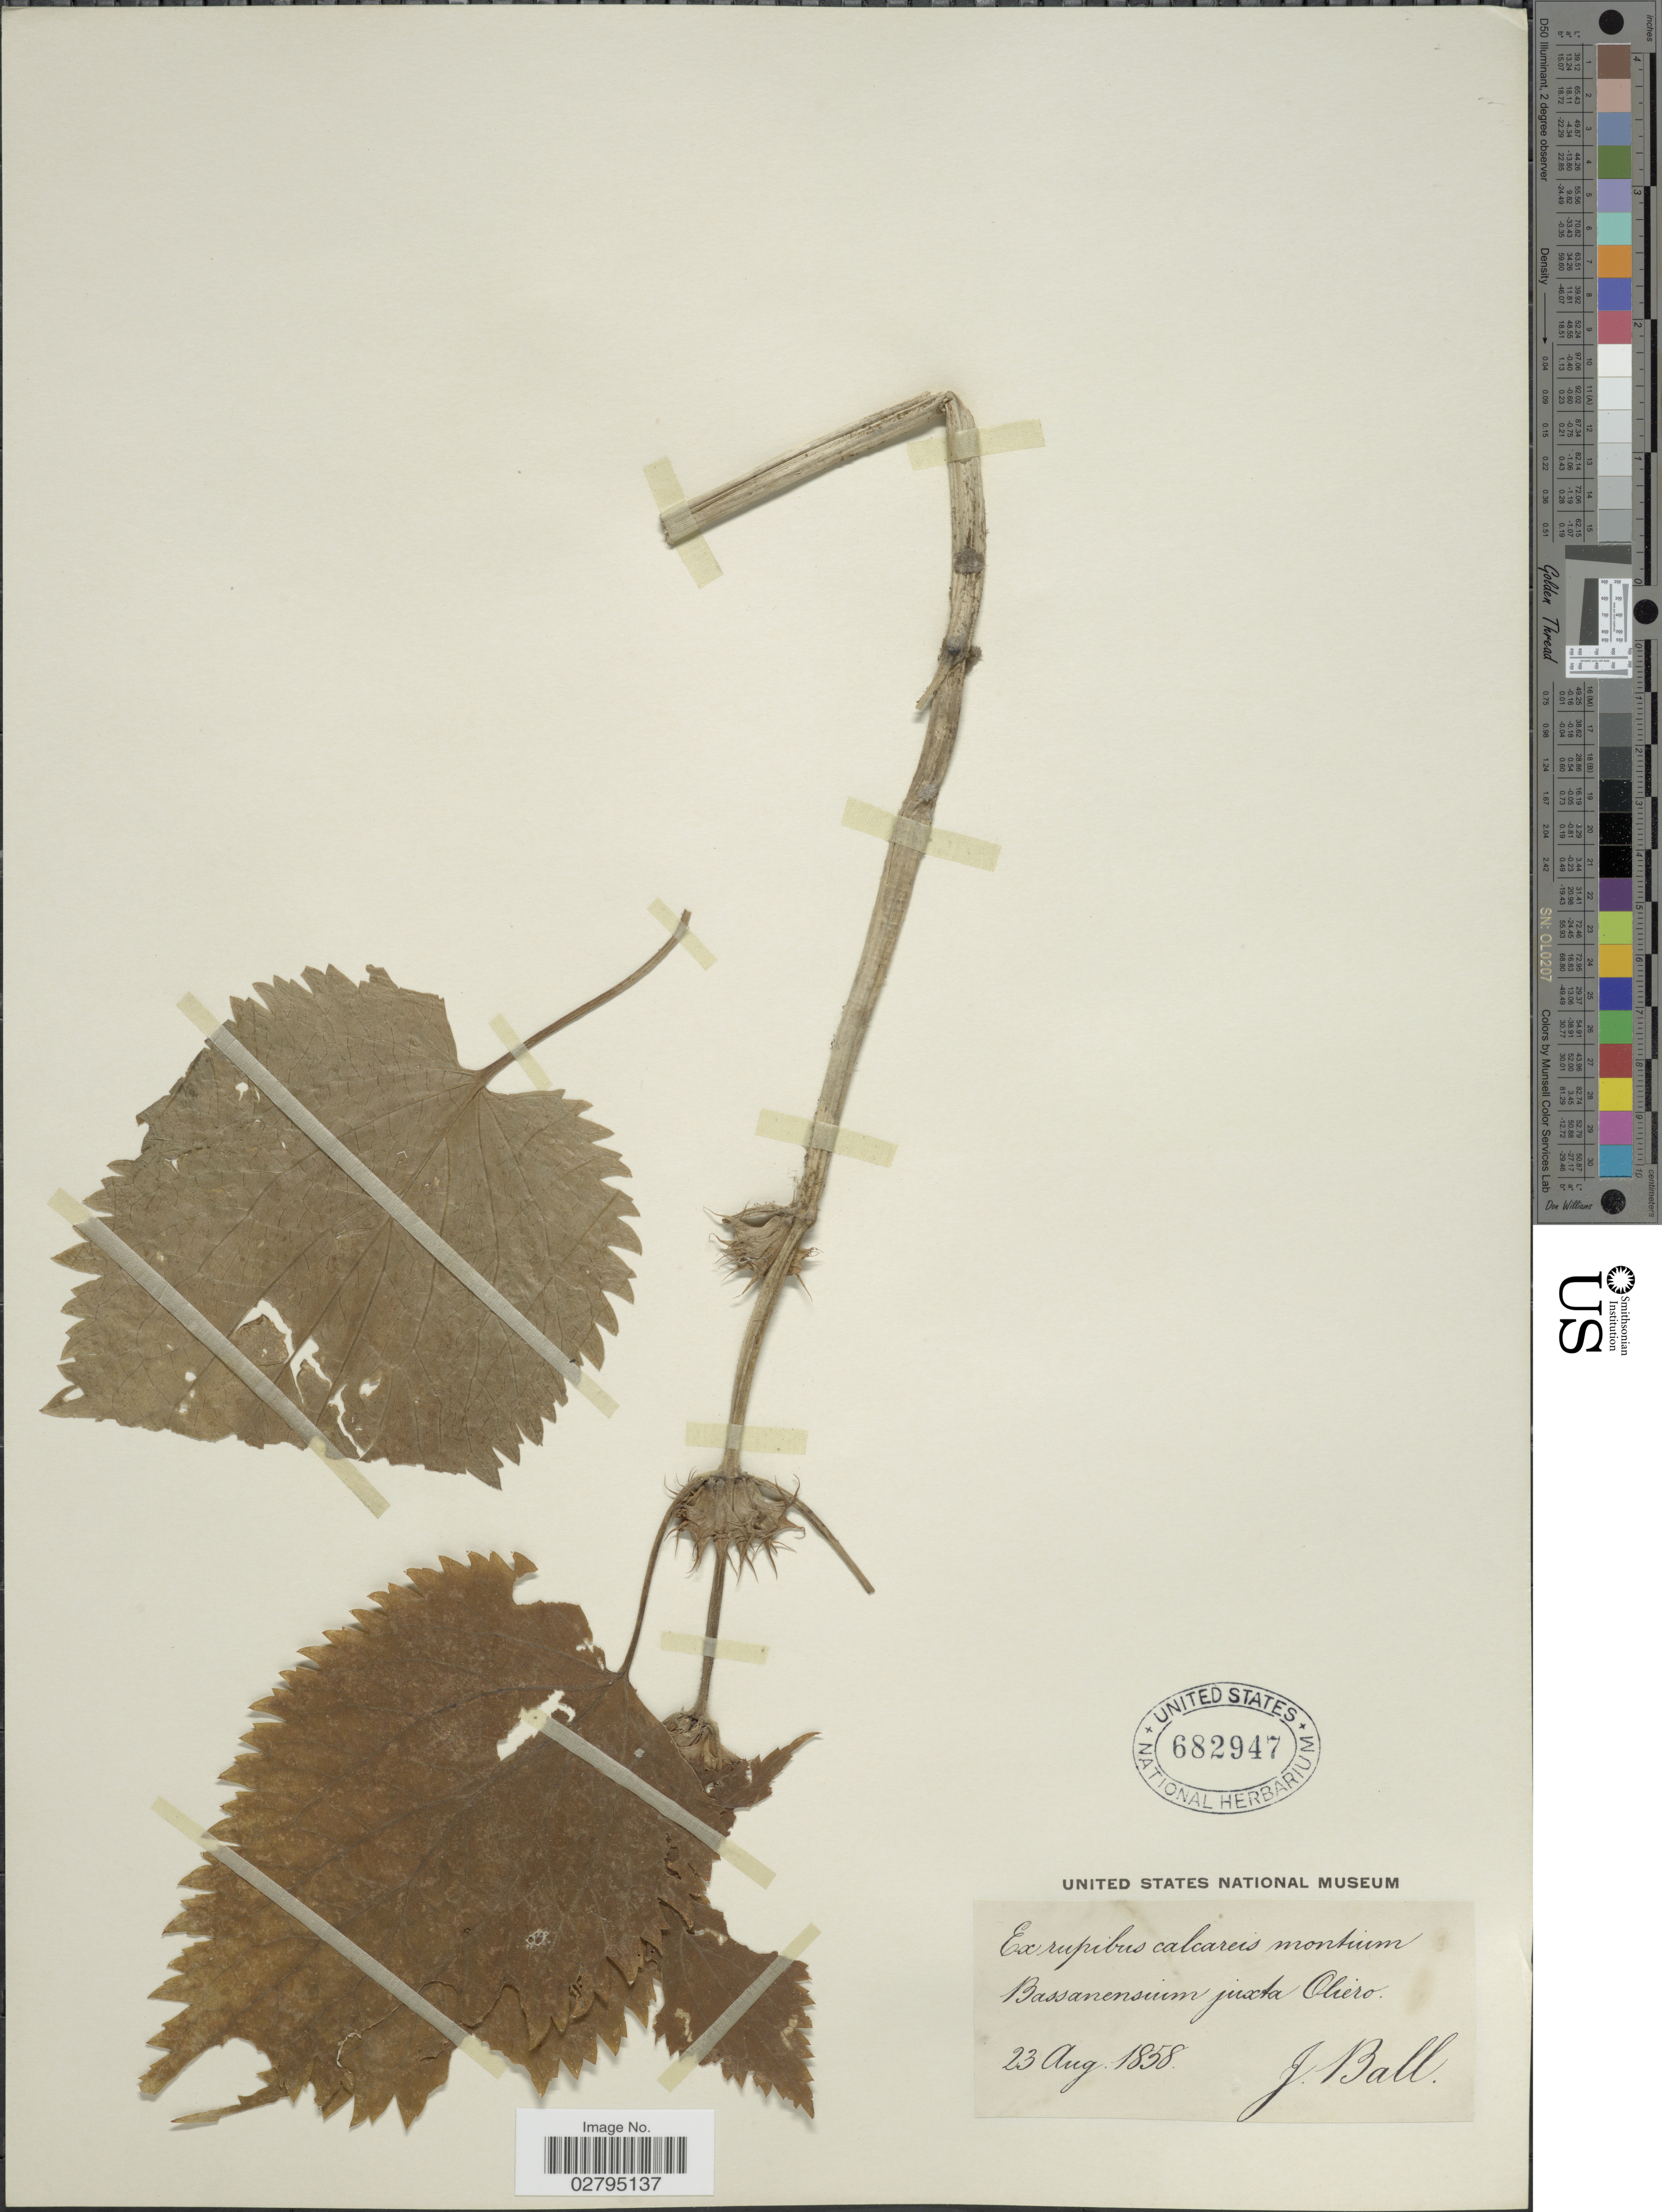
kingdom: Plantae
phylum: Tracheophyta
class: Magnoliopsida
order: Lamiales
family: Lamiaceae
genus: Lamium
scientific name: Lamium sp.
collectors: J. Ball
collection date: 1858-08-23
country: Italy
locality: Rupibus calcareis montium Bassanensium juxta Oliero.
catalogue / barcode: US 682947